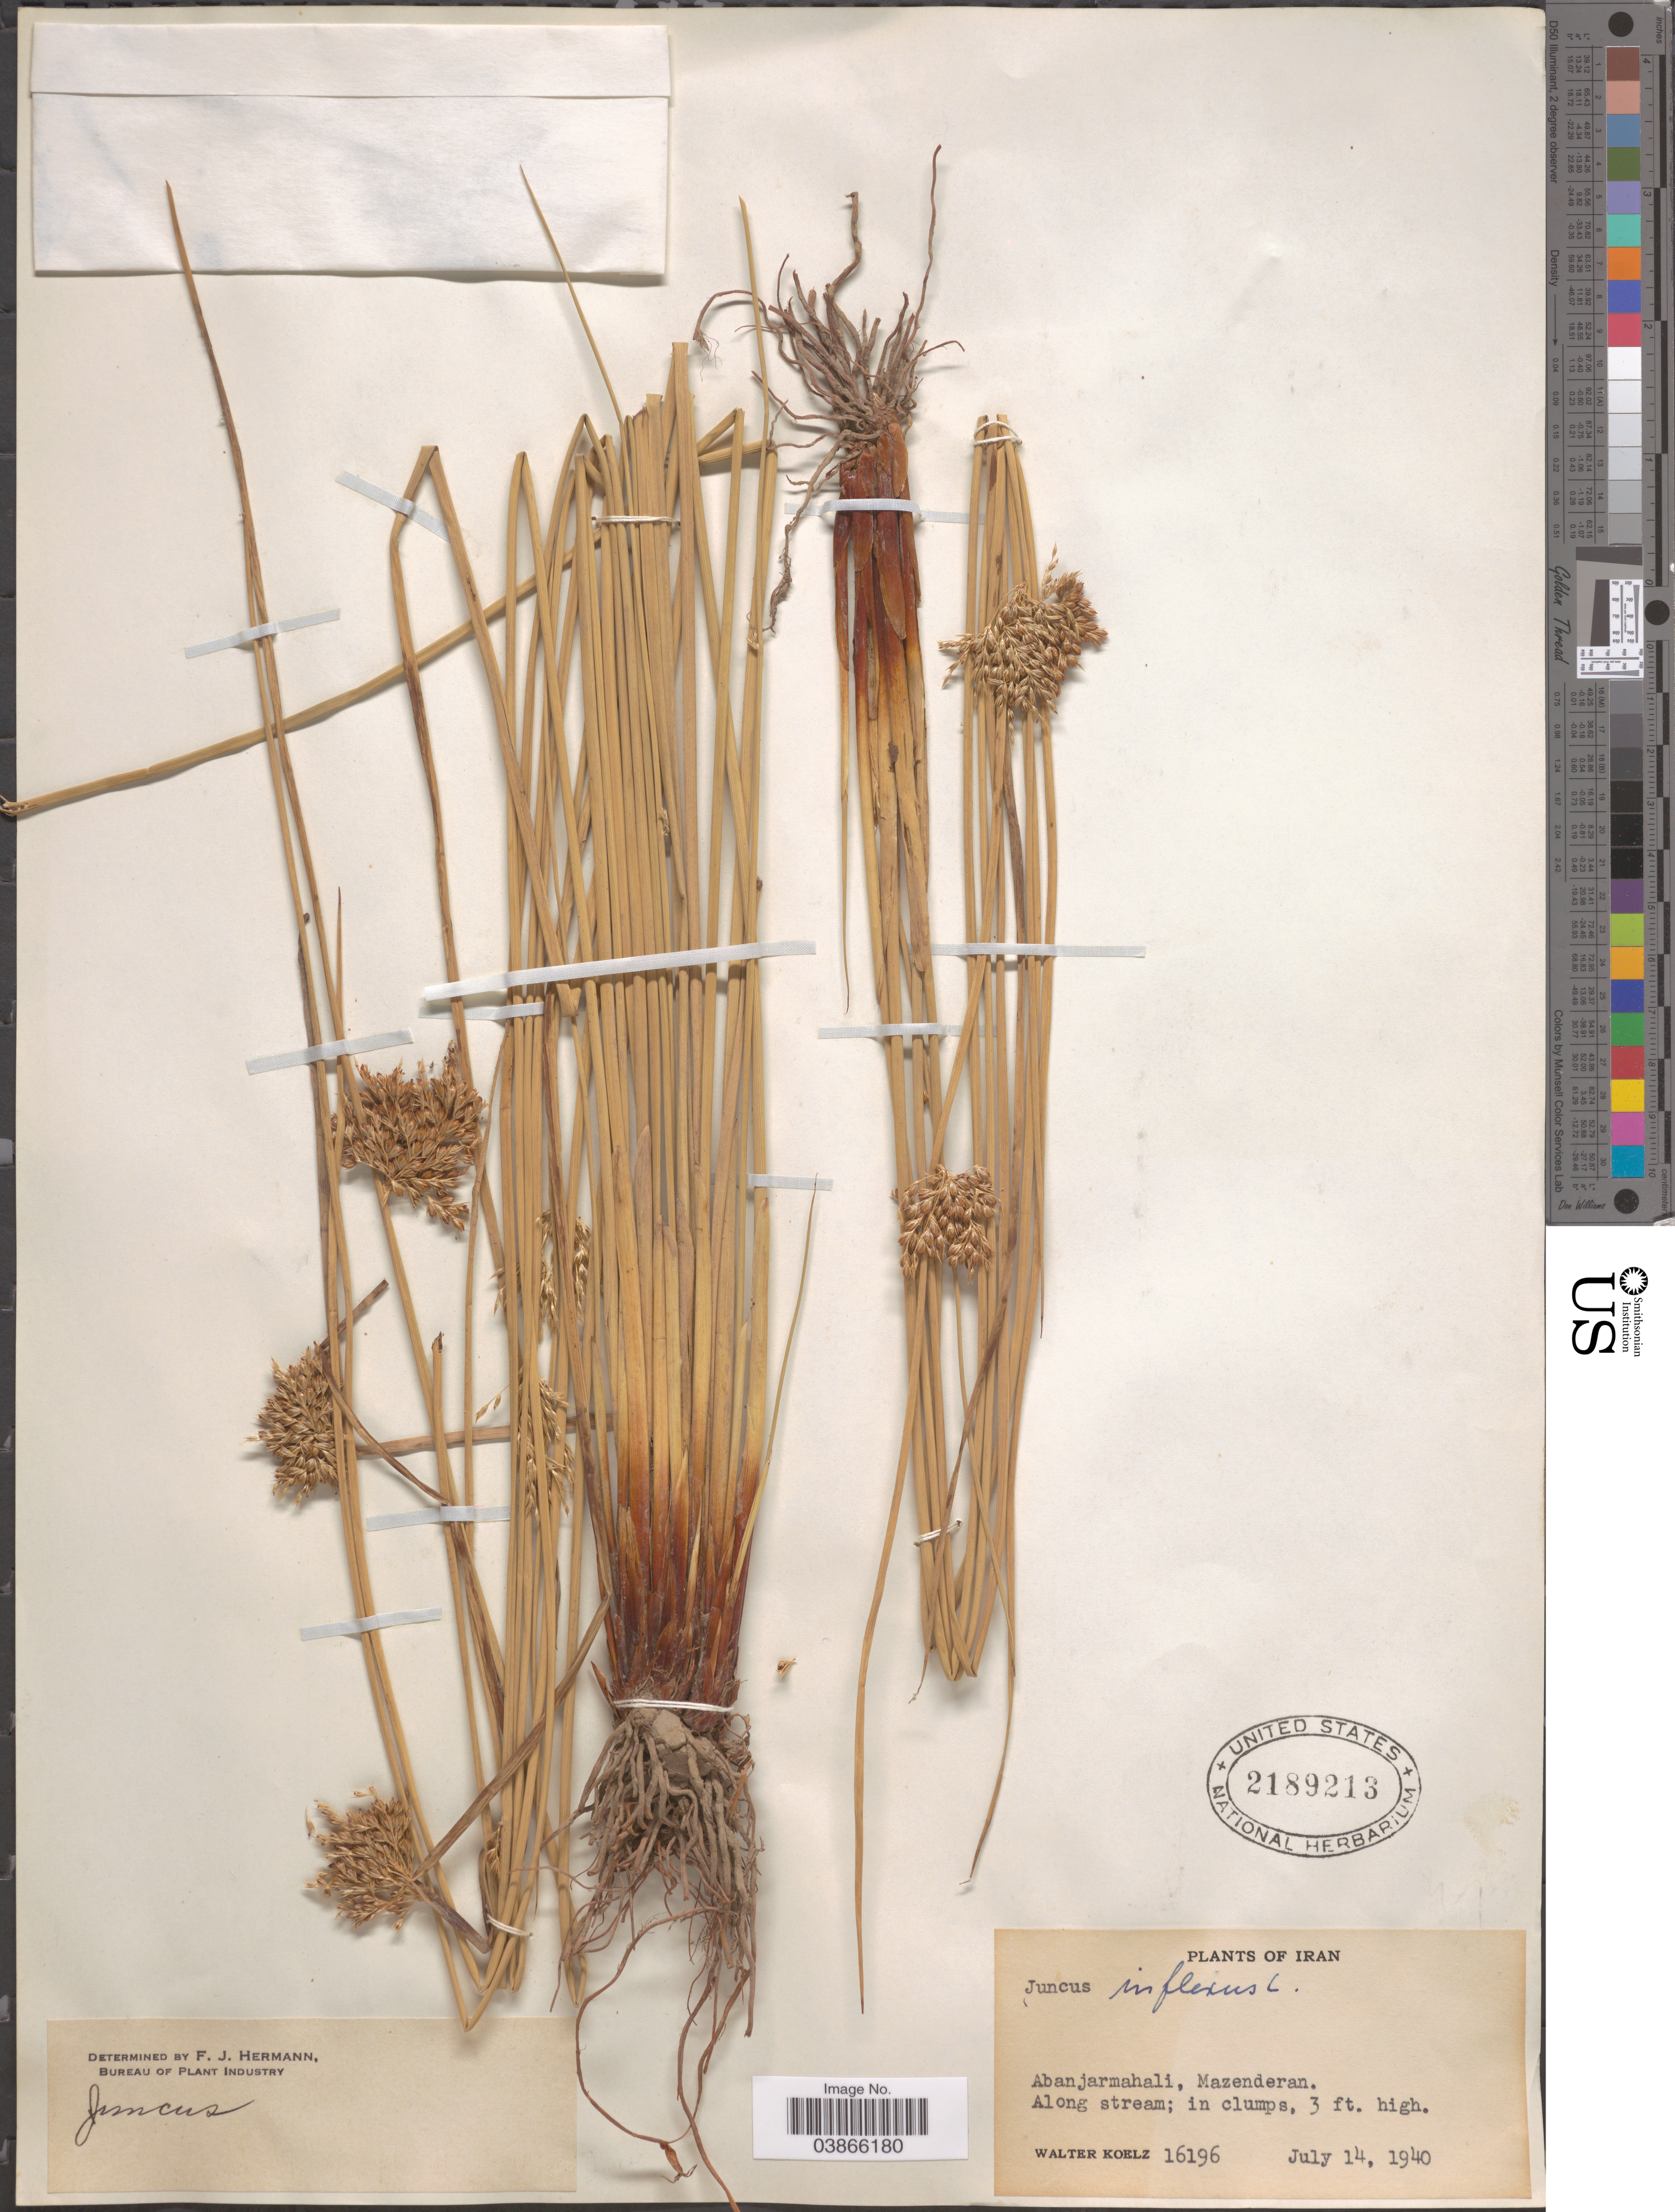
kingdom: Plantae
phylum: Tracheophyta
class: Liliopsida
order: Poales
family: Juncaceae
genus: Juncus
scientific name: Juncus inflexus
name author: L.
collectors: W. N. Koelz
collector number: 16196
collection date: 1940-07-14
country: Iran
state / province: Mazandaran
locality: Abanjarmahali, Mazenderan.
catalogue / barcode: US 2189213